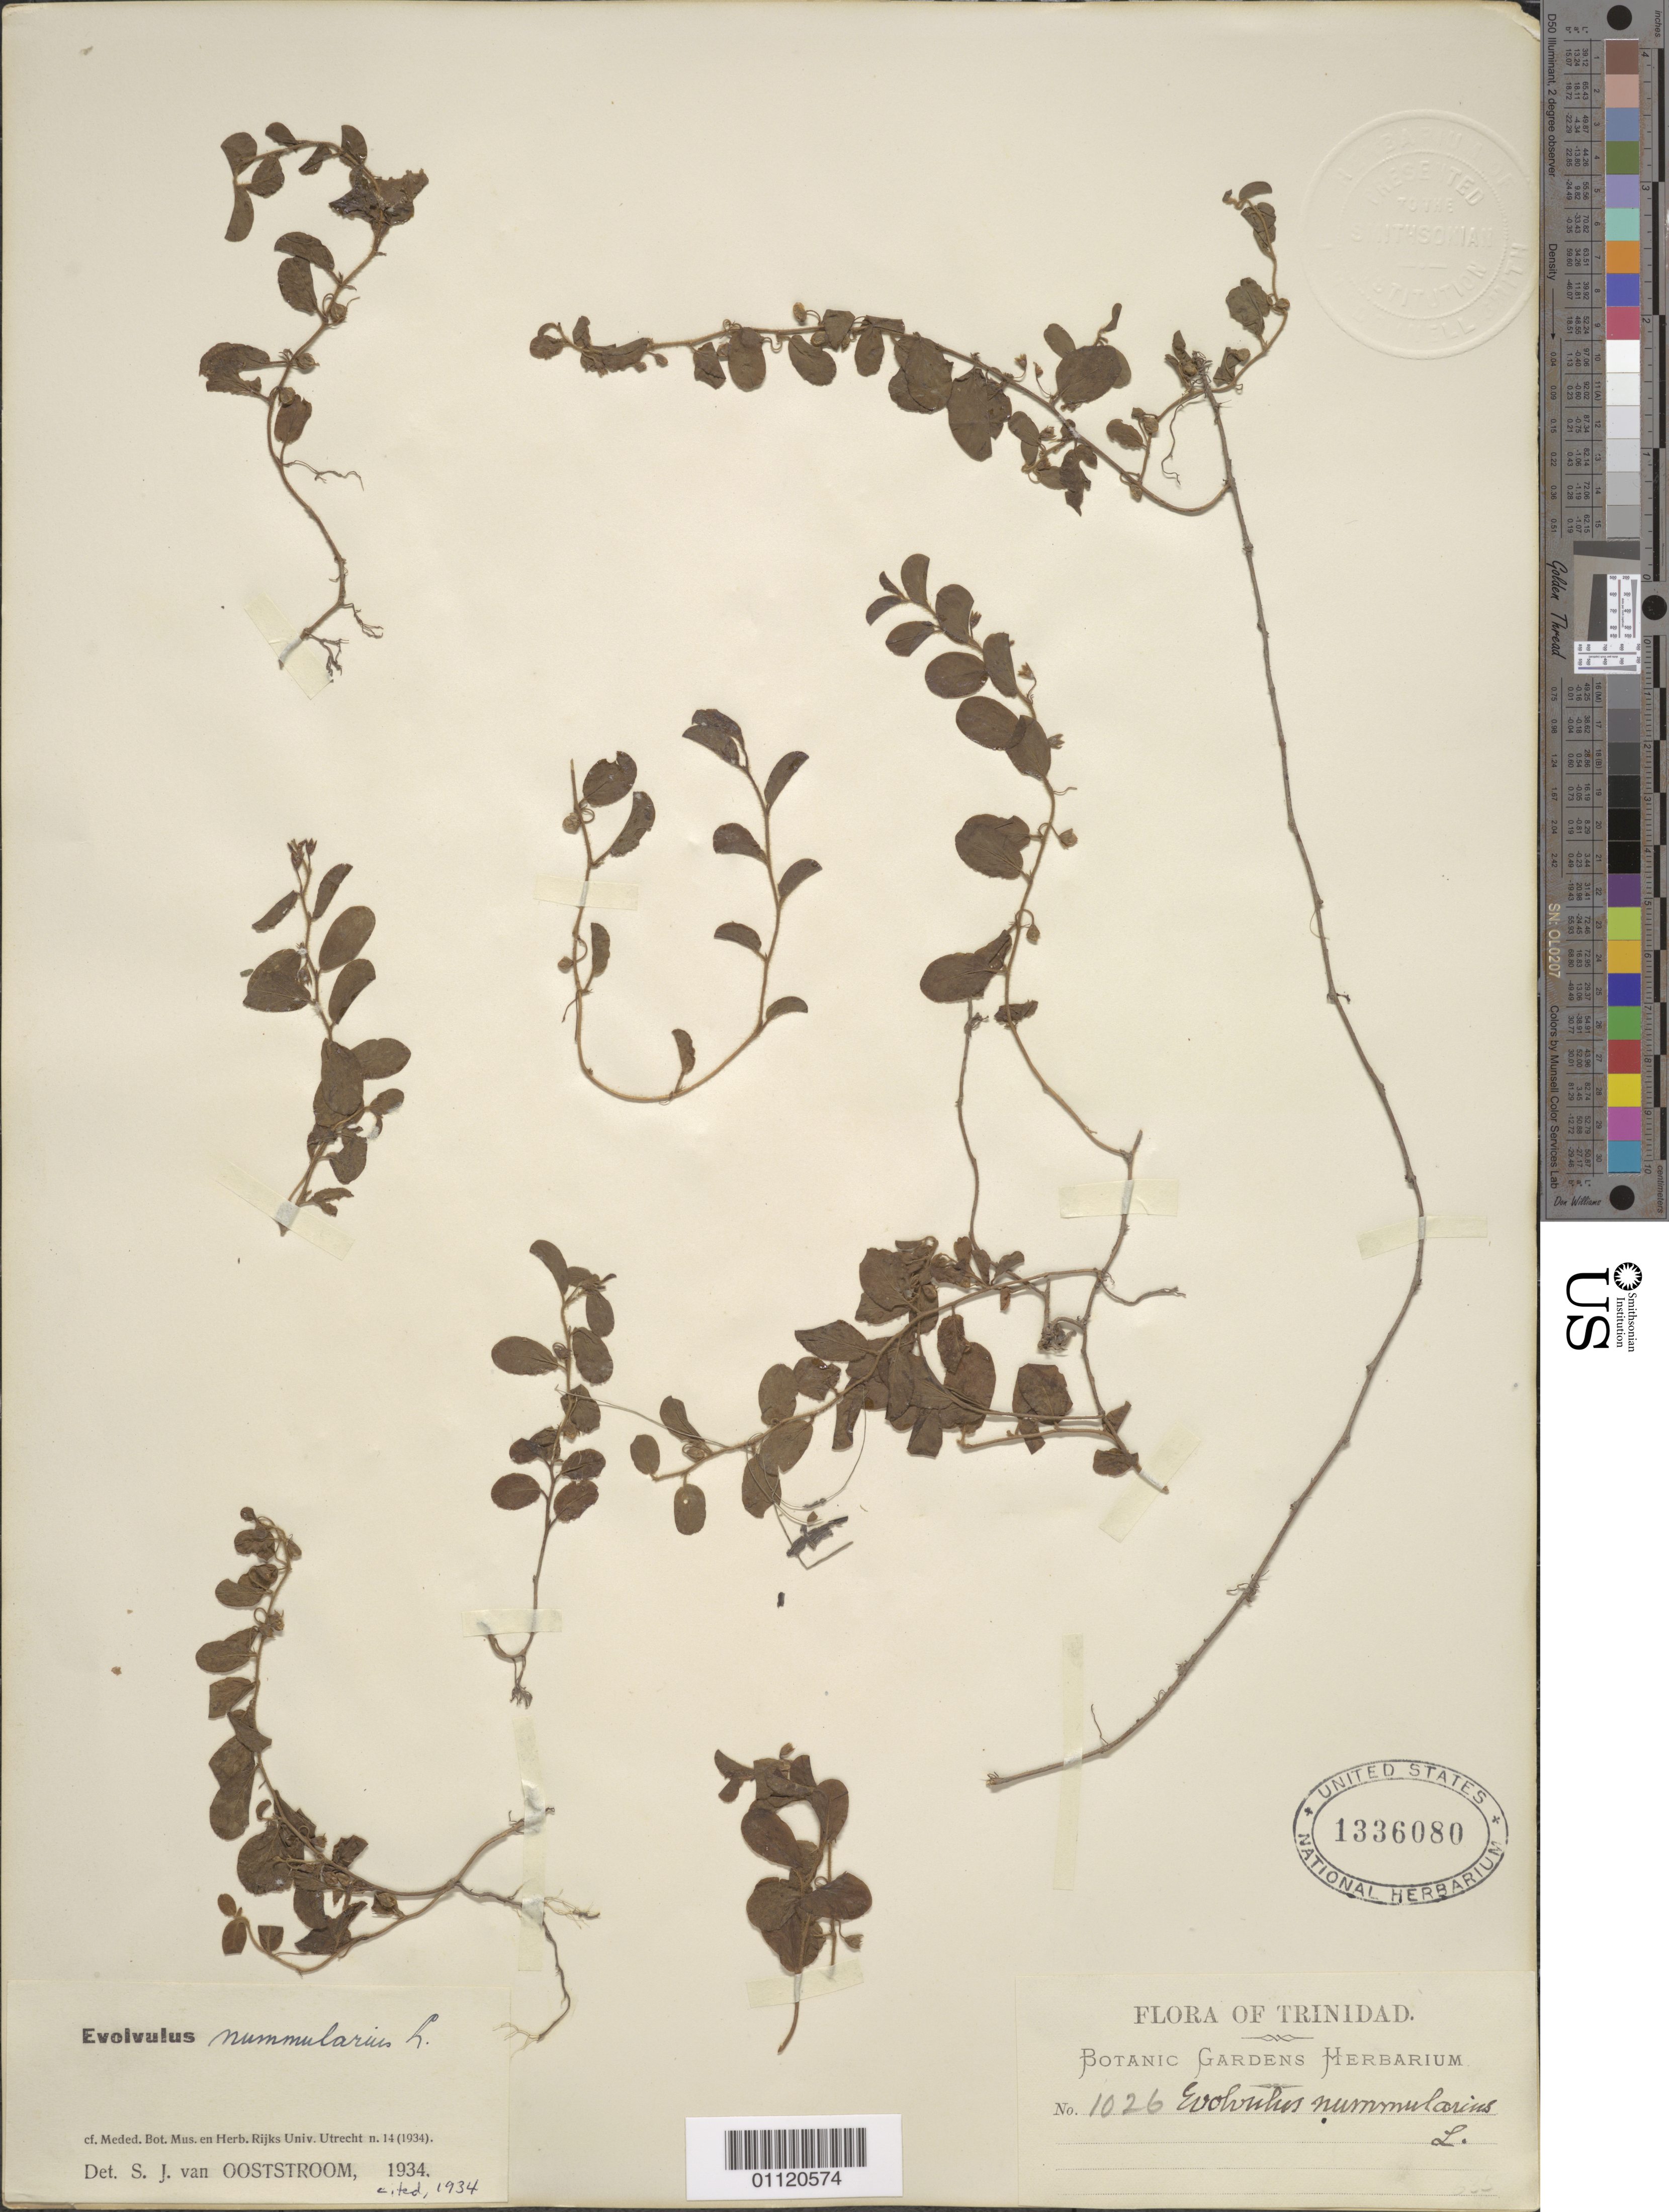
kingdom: Plantae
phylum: Tracheophyta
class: Magnoliopsida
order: Solanales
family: Convolvulaceae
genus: Evolvulus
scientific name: Evolvulus filipes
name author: Mart.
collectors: Botanic Gardens Herbarium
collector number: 1026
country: Trinidad and Tobago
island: Trinidad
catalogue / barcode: US 1336080